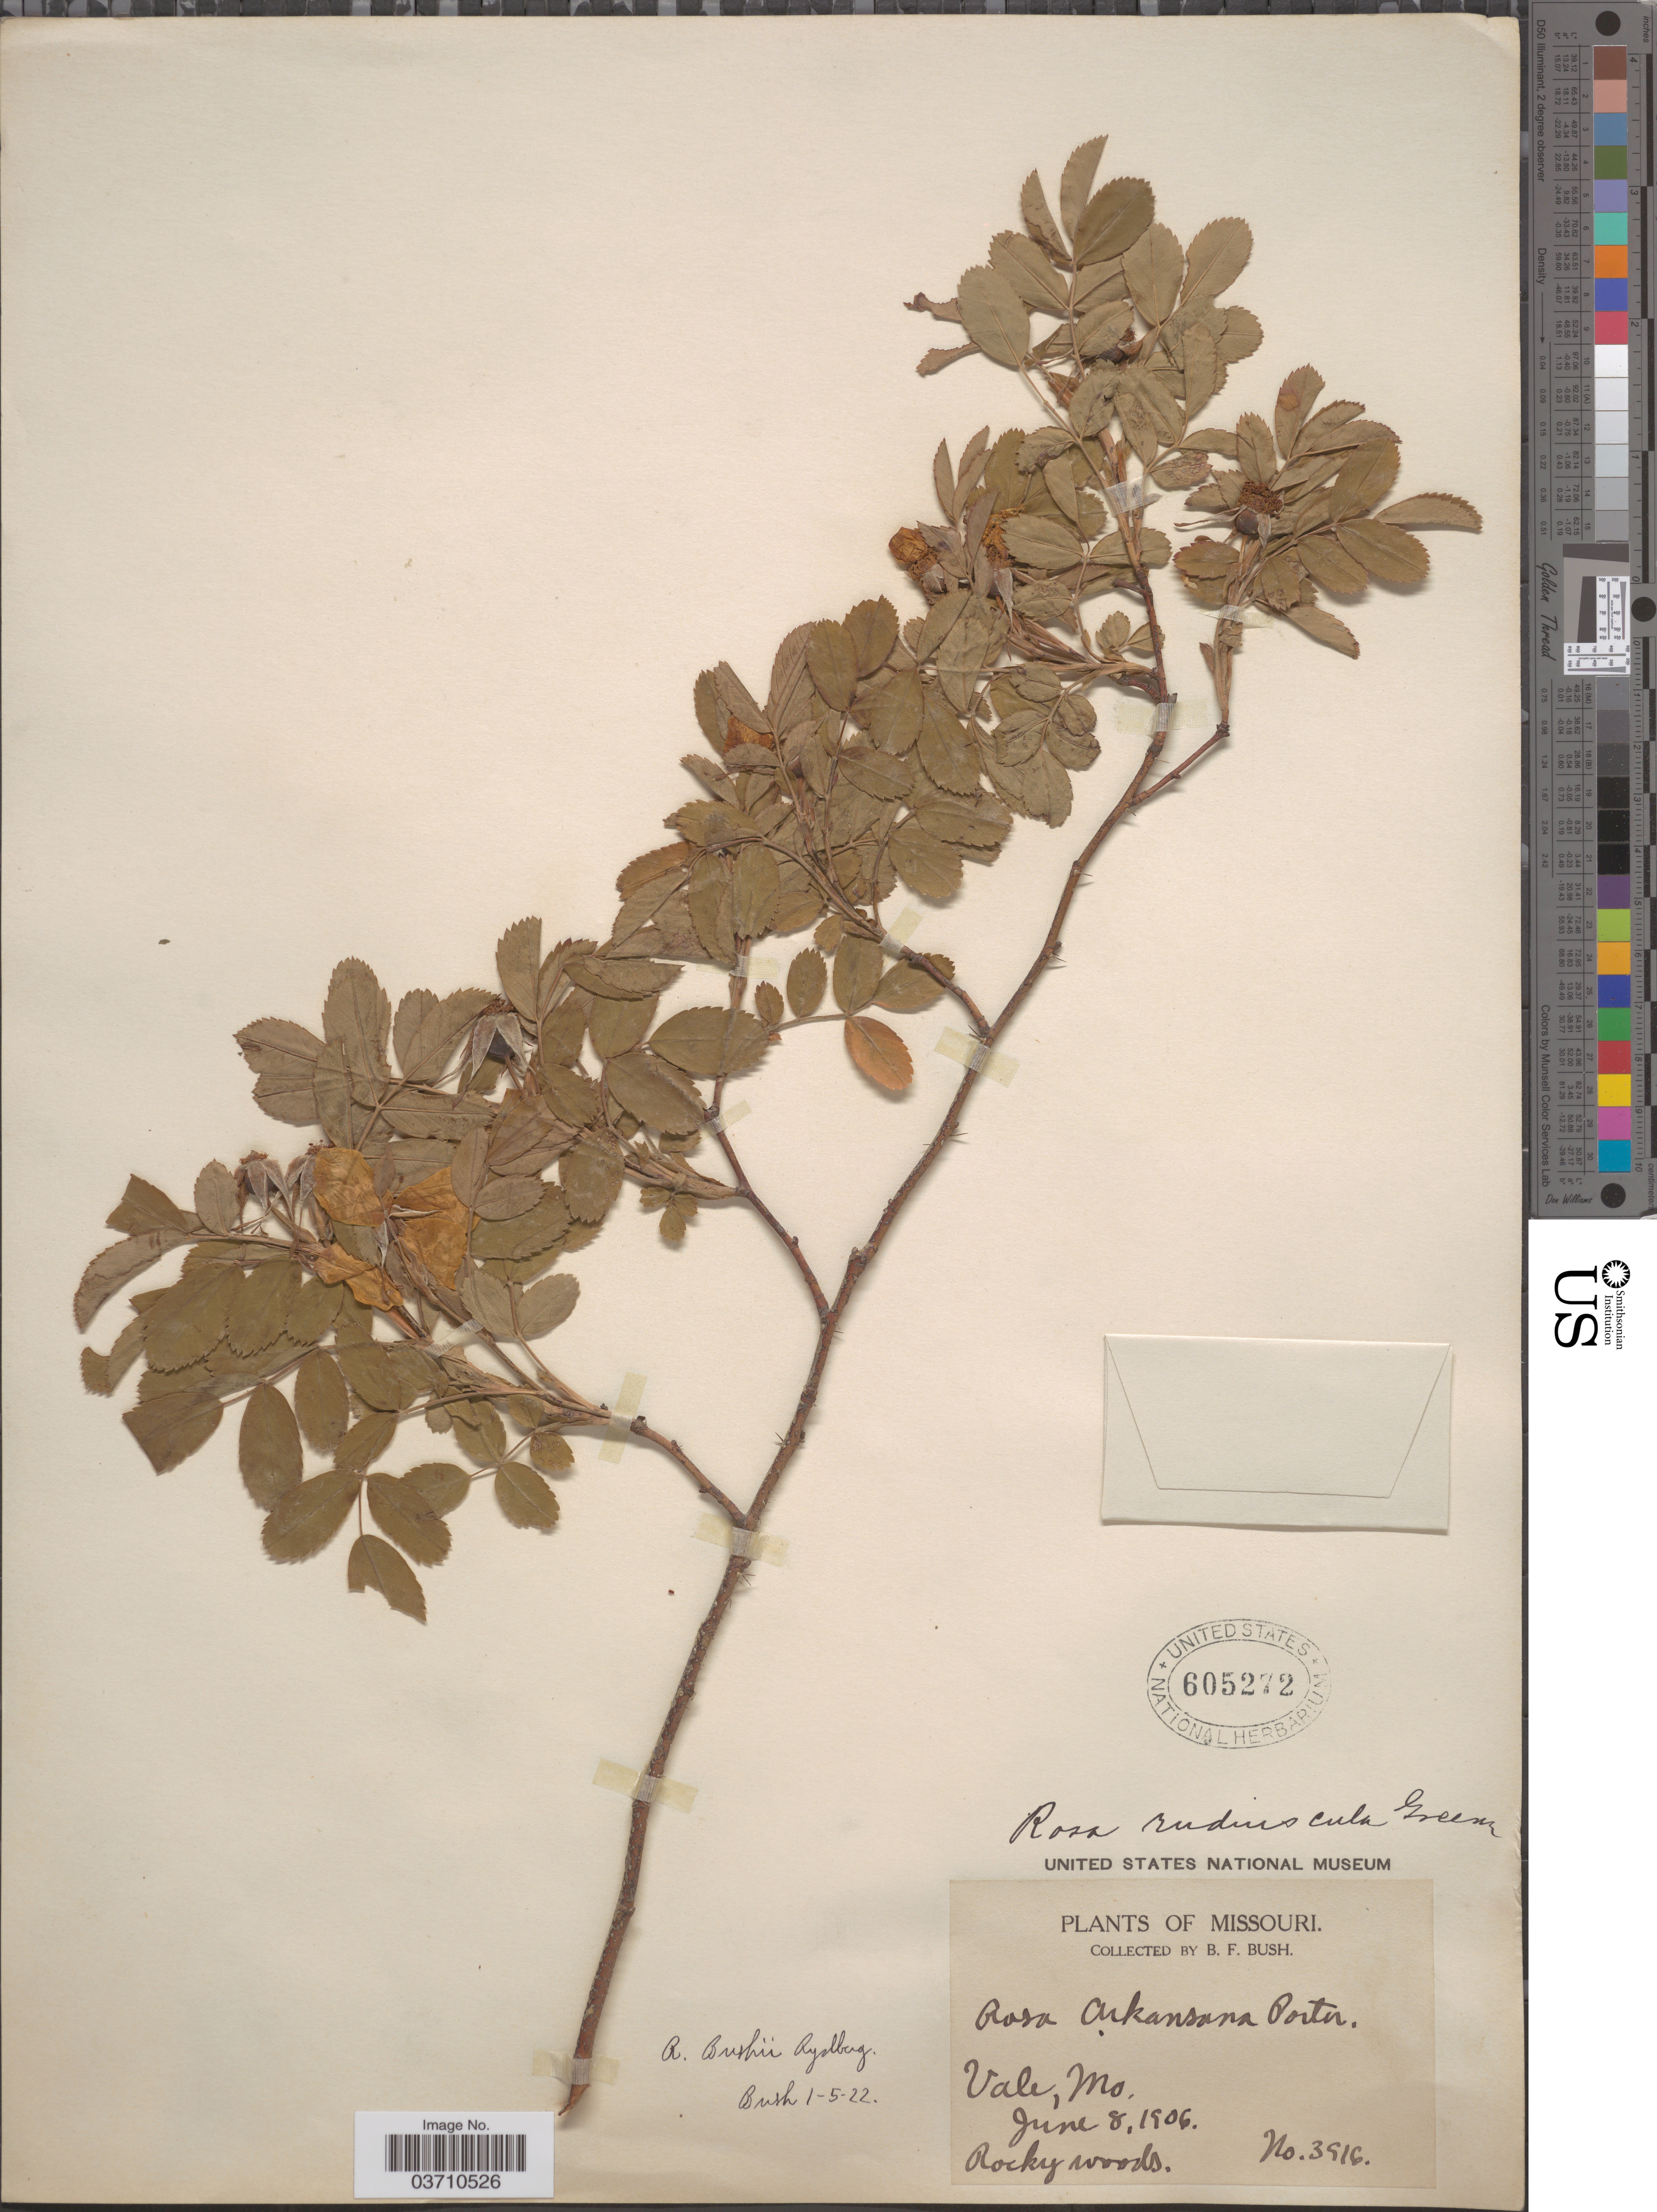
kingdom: Plantae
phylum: Tracheophyta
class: Magnoliopsida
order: Rosales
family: Rosaceae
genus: Rosa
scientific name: Rosa bushii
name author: Rydb.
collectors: B. F. Bush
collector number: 3916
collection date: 1906-06-08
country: United States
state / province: Missouri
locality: Vale.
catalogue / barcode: US 605272